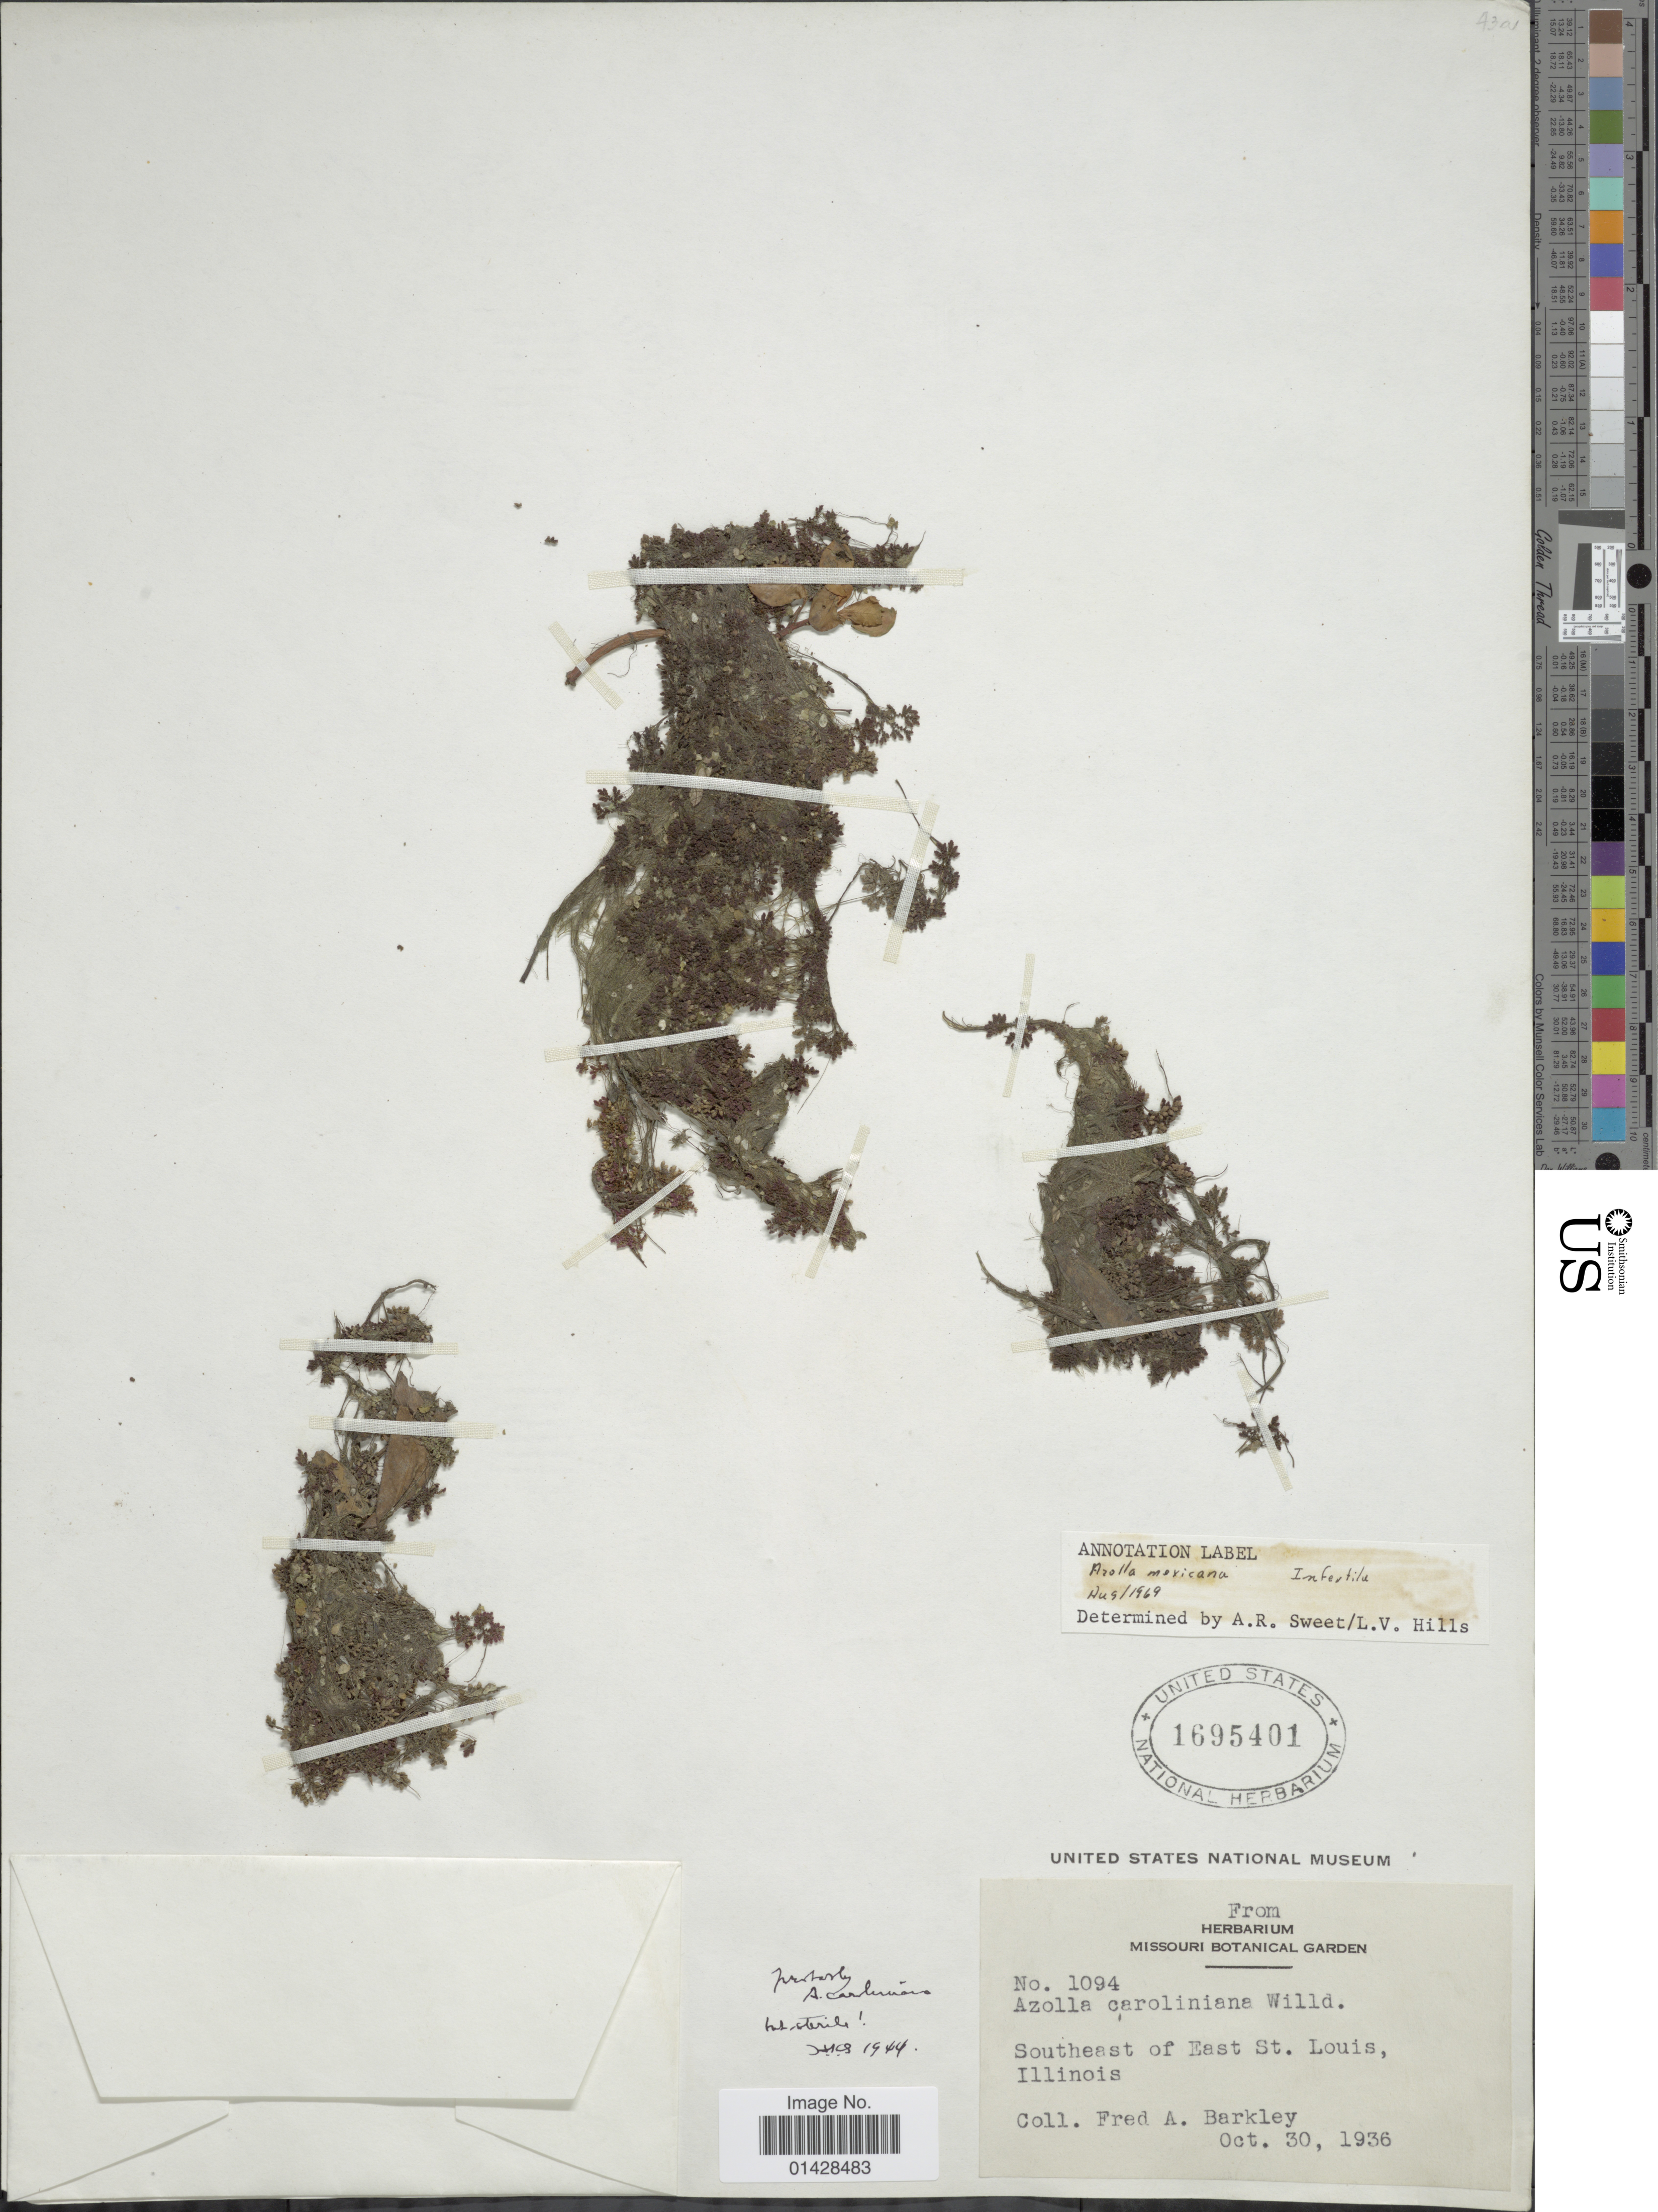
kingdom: Plantae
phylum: Tracheophyta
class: Polypodiopsida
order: Salviniales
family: Salviniaceae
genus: Azolla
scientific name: Azolla mexicana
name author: C. Presl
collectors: F. A. Barkley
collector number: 1094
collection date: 1936-10-30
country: United States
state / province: Illinois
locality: Southeast of East St Louis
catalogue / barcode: US 1695401